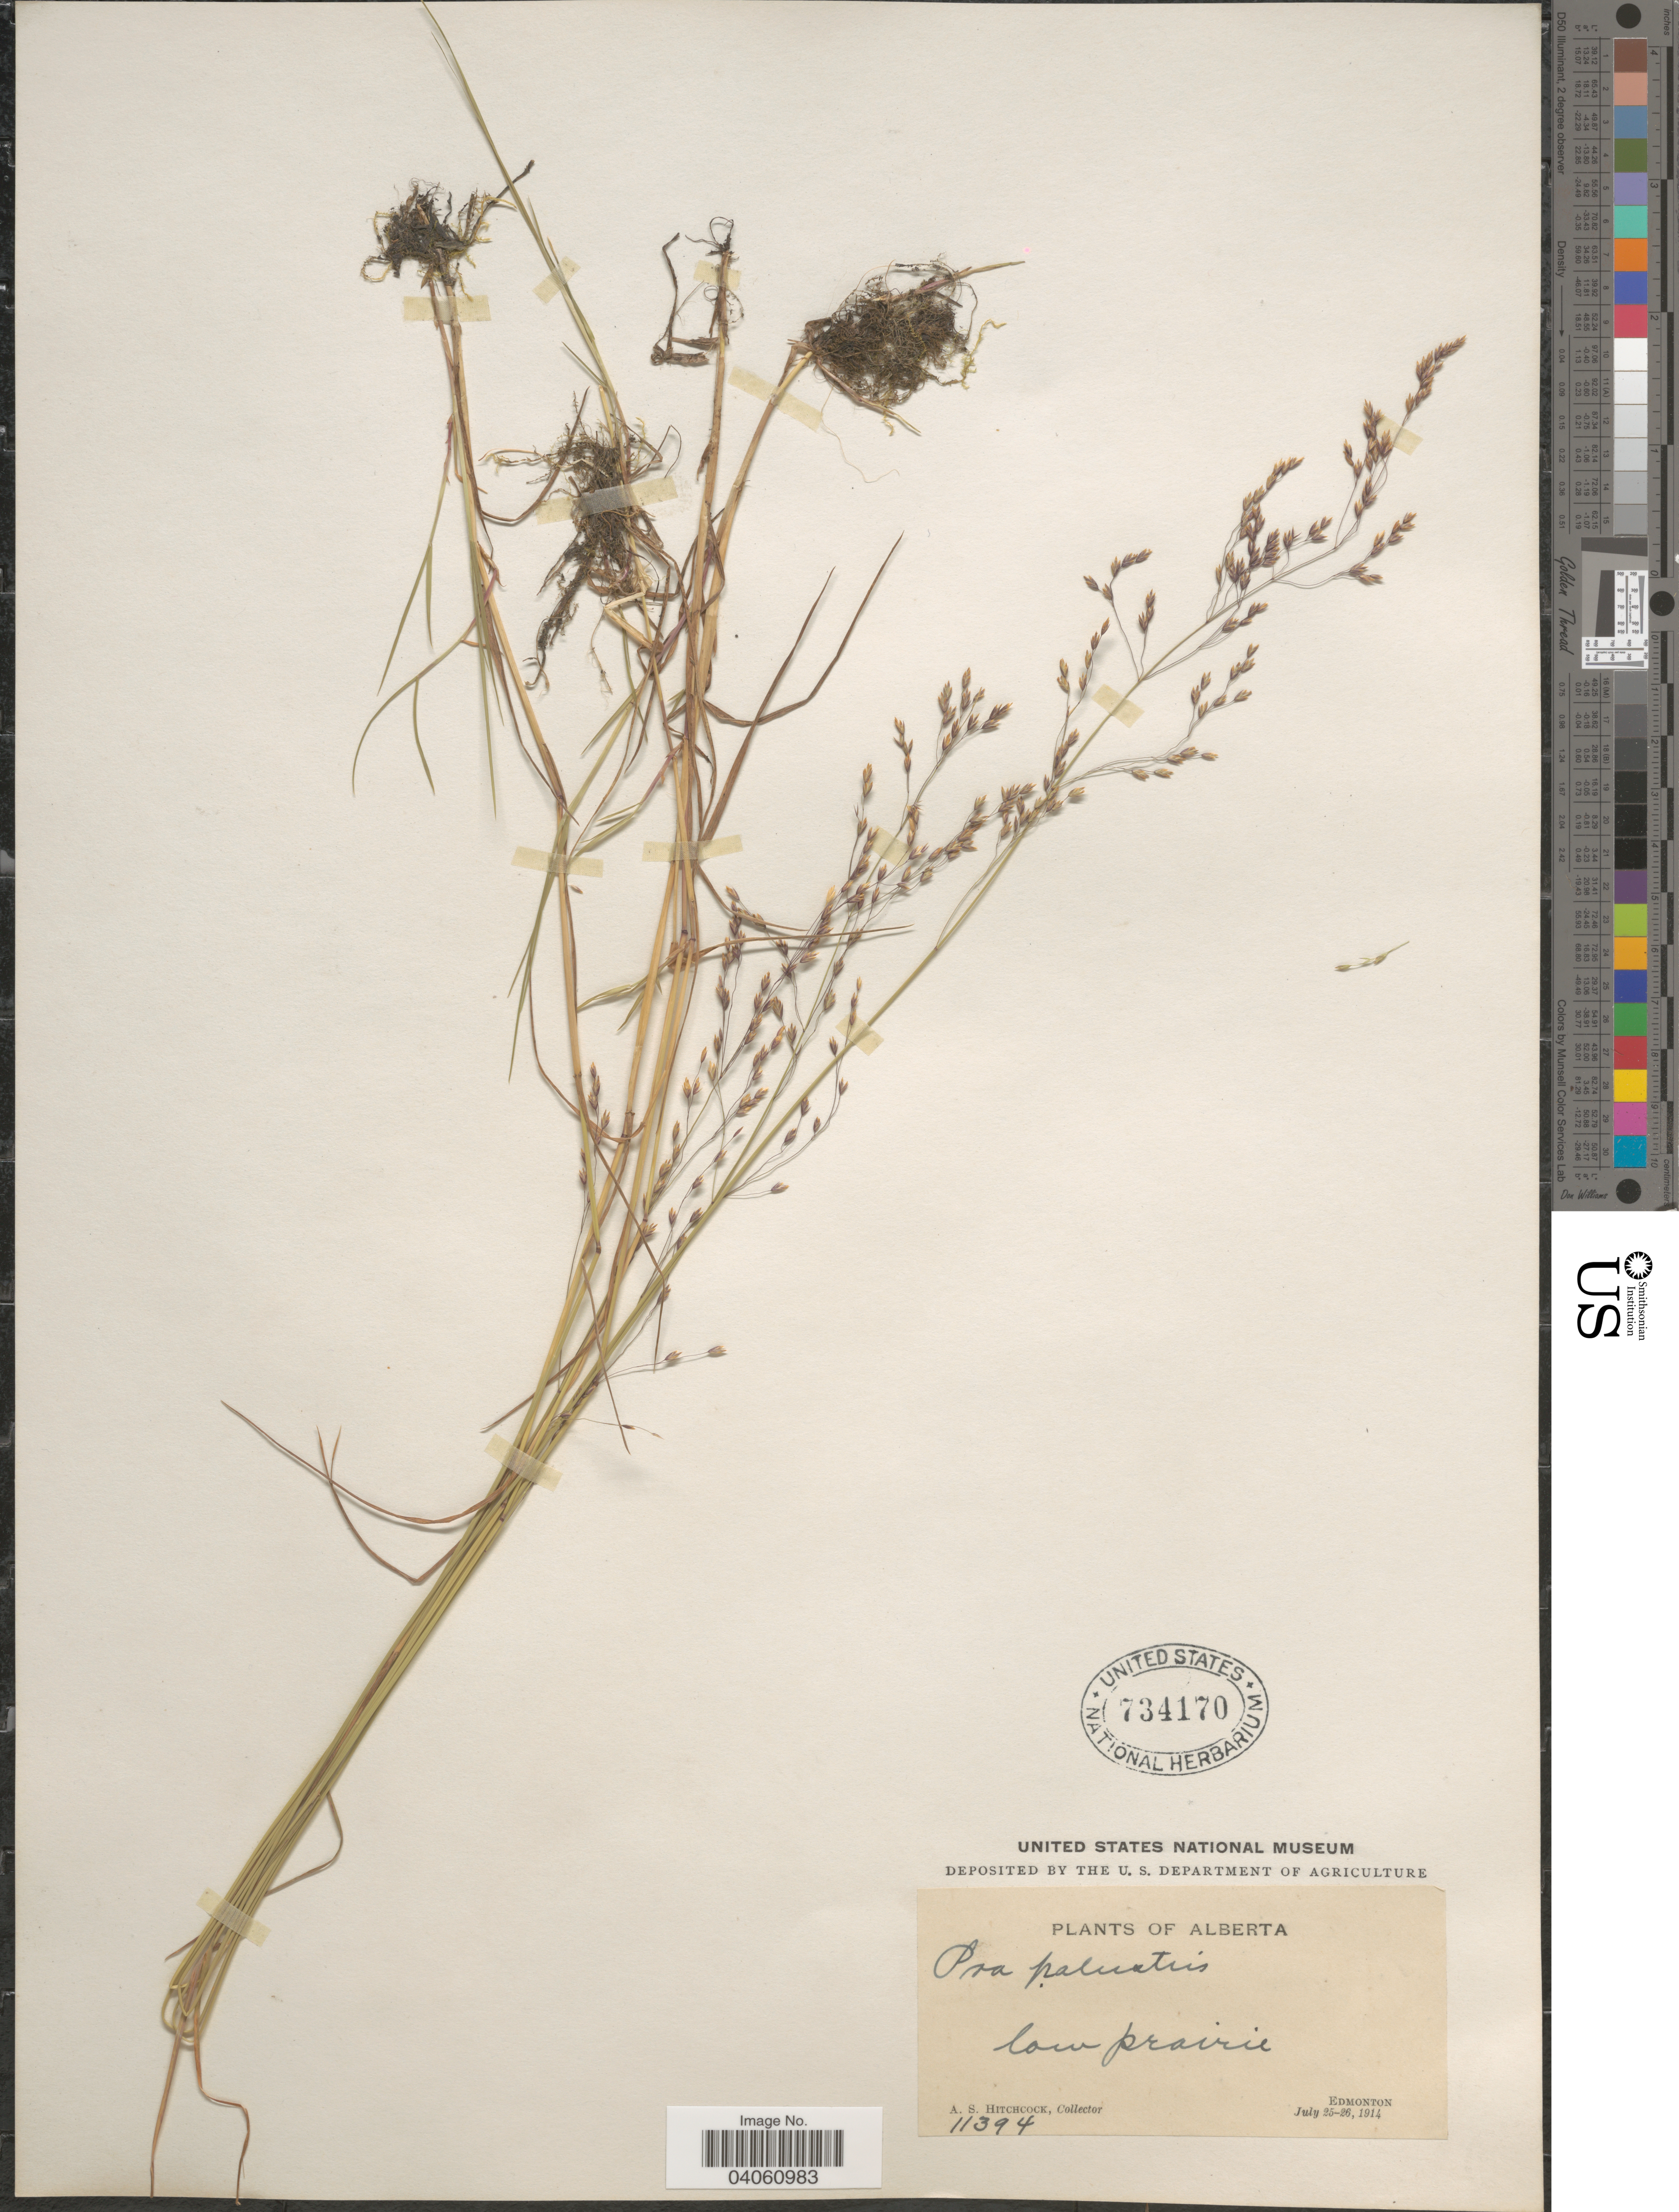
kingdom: Plantae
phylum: Tracheophyta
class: Liliopsida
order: Poales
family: Poaceae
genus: Poa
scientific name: Poa palustris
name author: L.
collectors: A. S. Hitchcock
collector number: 11394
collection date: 1914-07-25/1914-07-26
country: Canada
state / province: Alberta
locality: Edmonton.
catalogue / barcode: US 734170